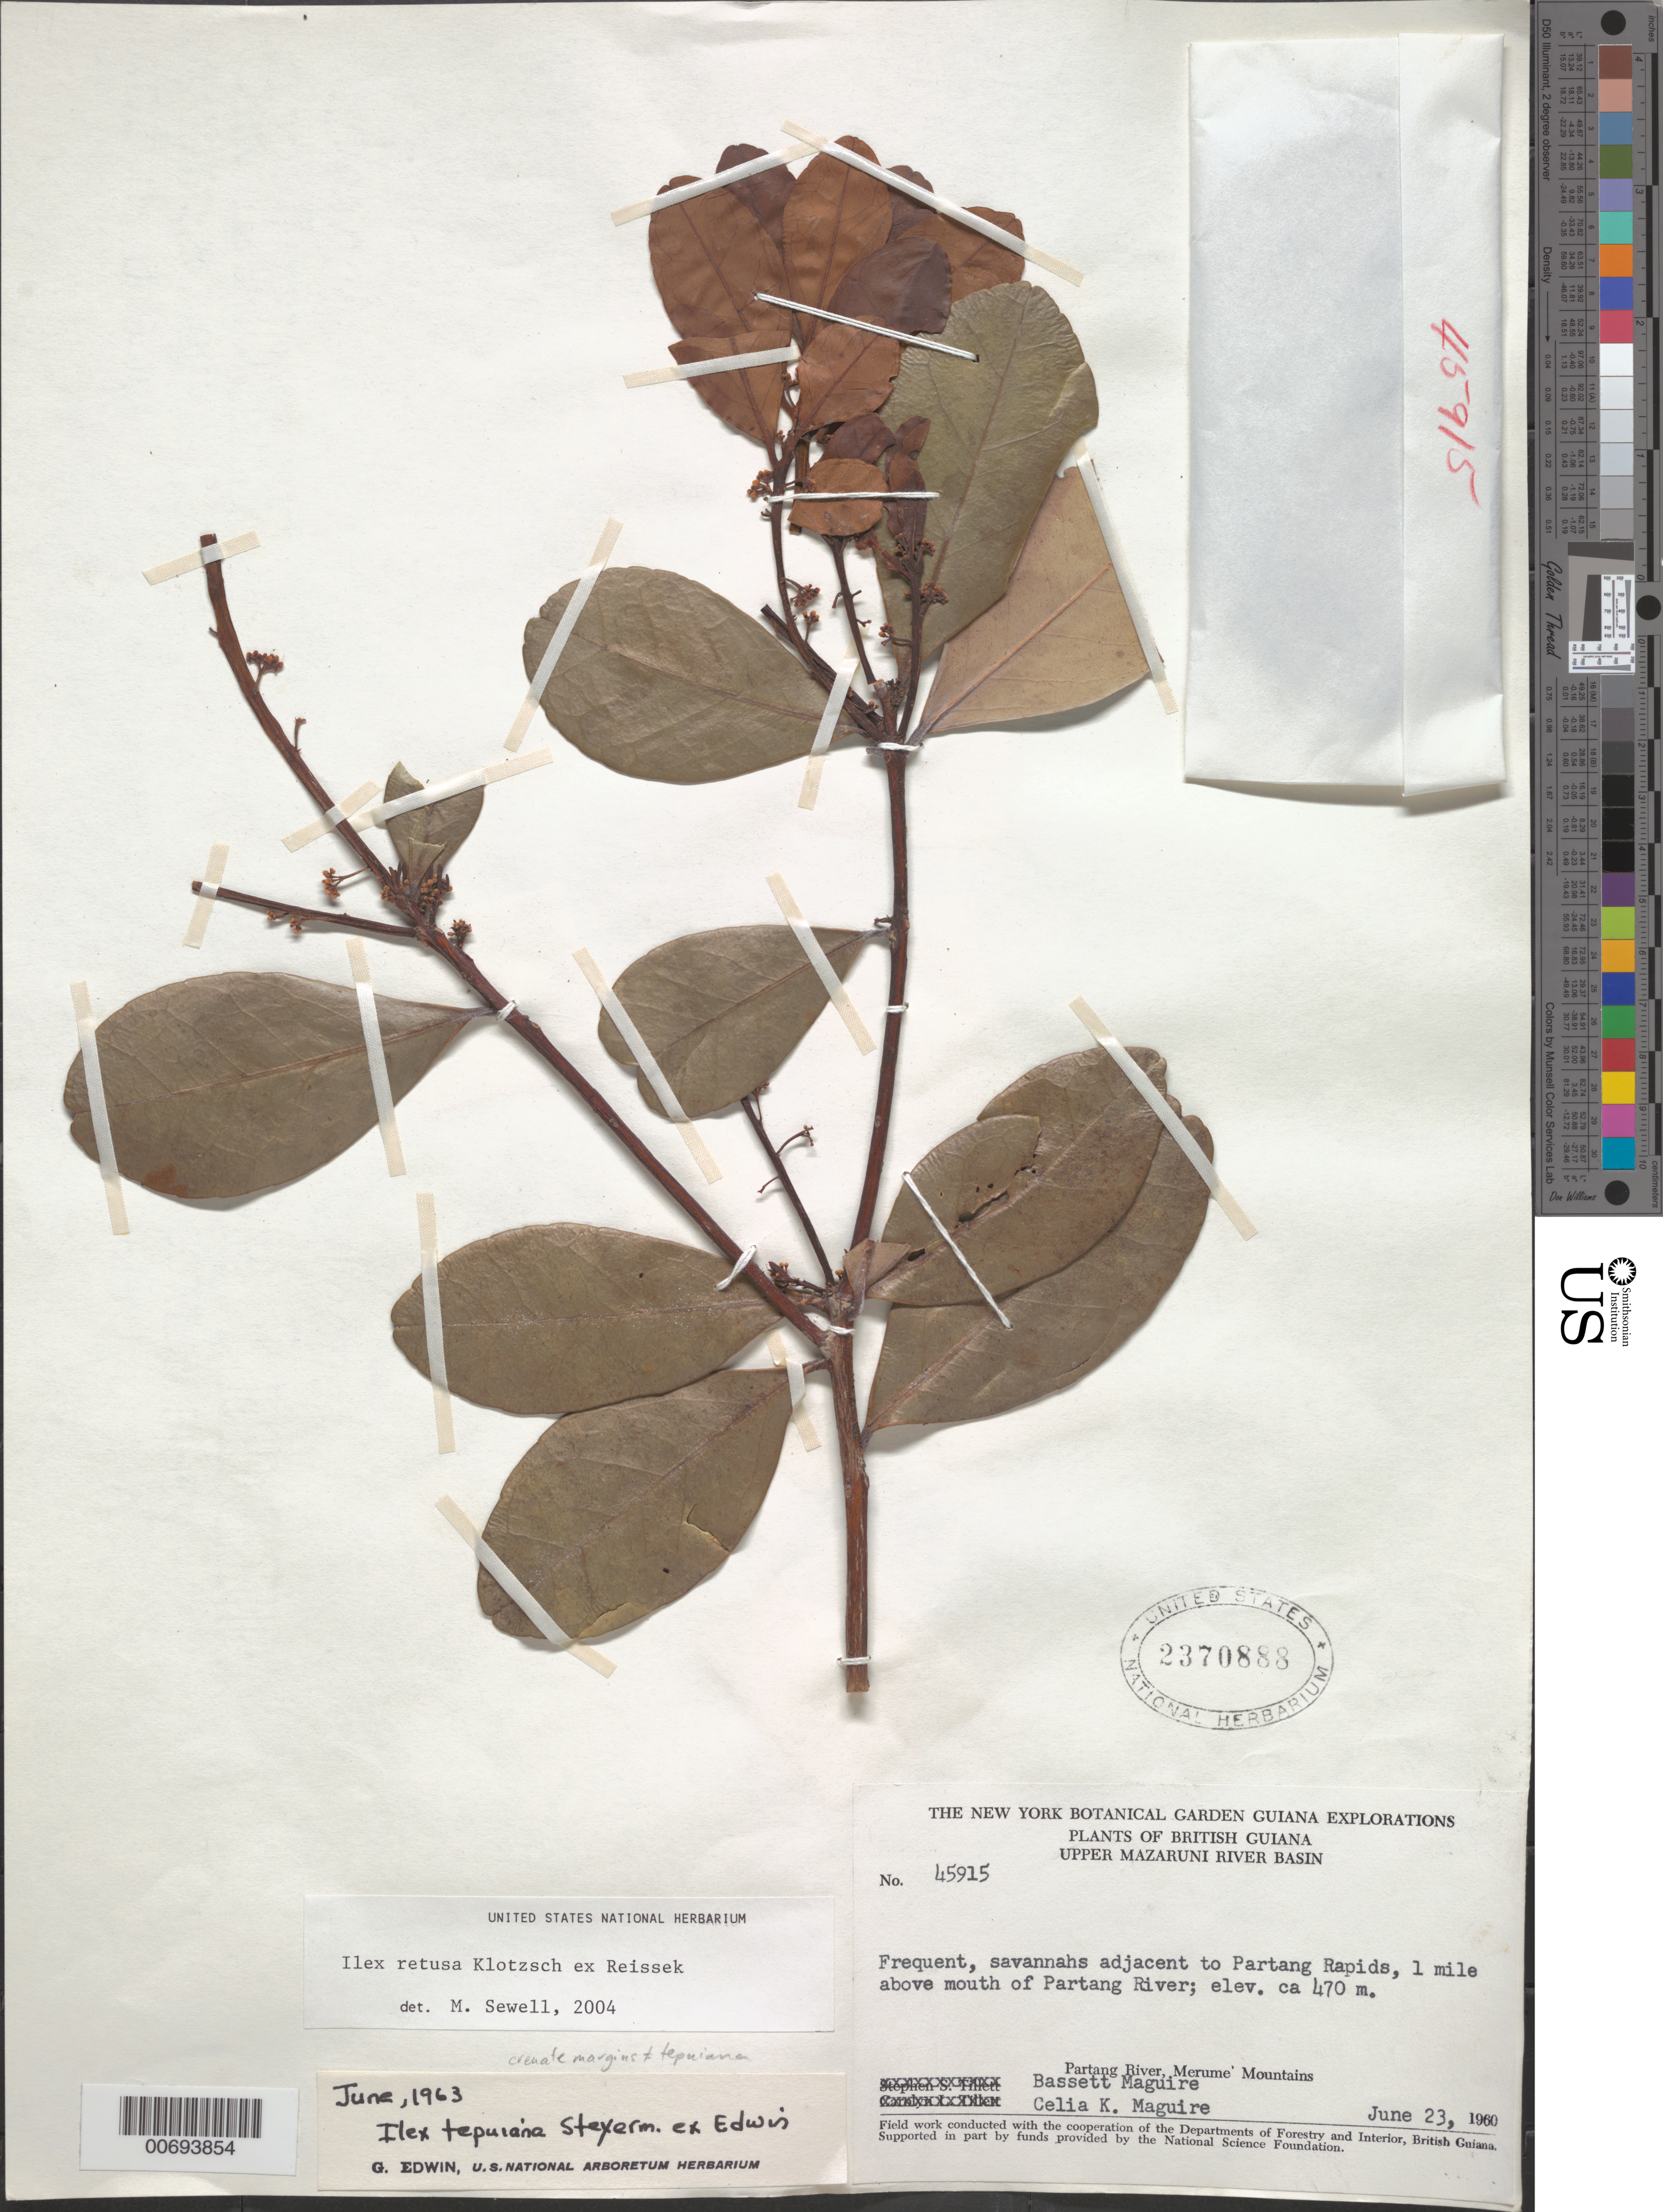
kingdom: Plantae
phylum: Tracheophyta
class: Magnoliopsida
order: Aquifoliales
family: Aquifoliaceae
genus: Ilex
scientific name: Ilex retusa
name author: Klotzsch ex Reissek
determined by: Sewell, M.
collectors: B. Maguire & C. K. Maguire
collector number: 45915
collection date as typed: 23-Jun-60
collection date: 1960-06-23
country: Guyana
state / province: Cuyuni-Mazaruni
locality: Upper Mazaruni River Basin, Partang River, Merume Mts., 1 mile above mouth of Partang River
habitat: Savanna adjacent to Partang Rapids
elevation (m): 470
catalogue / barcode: US 2307088